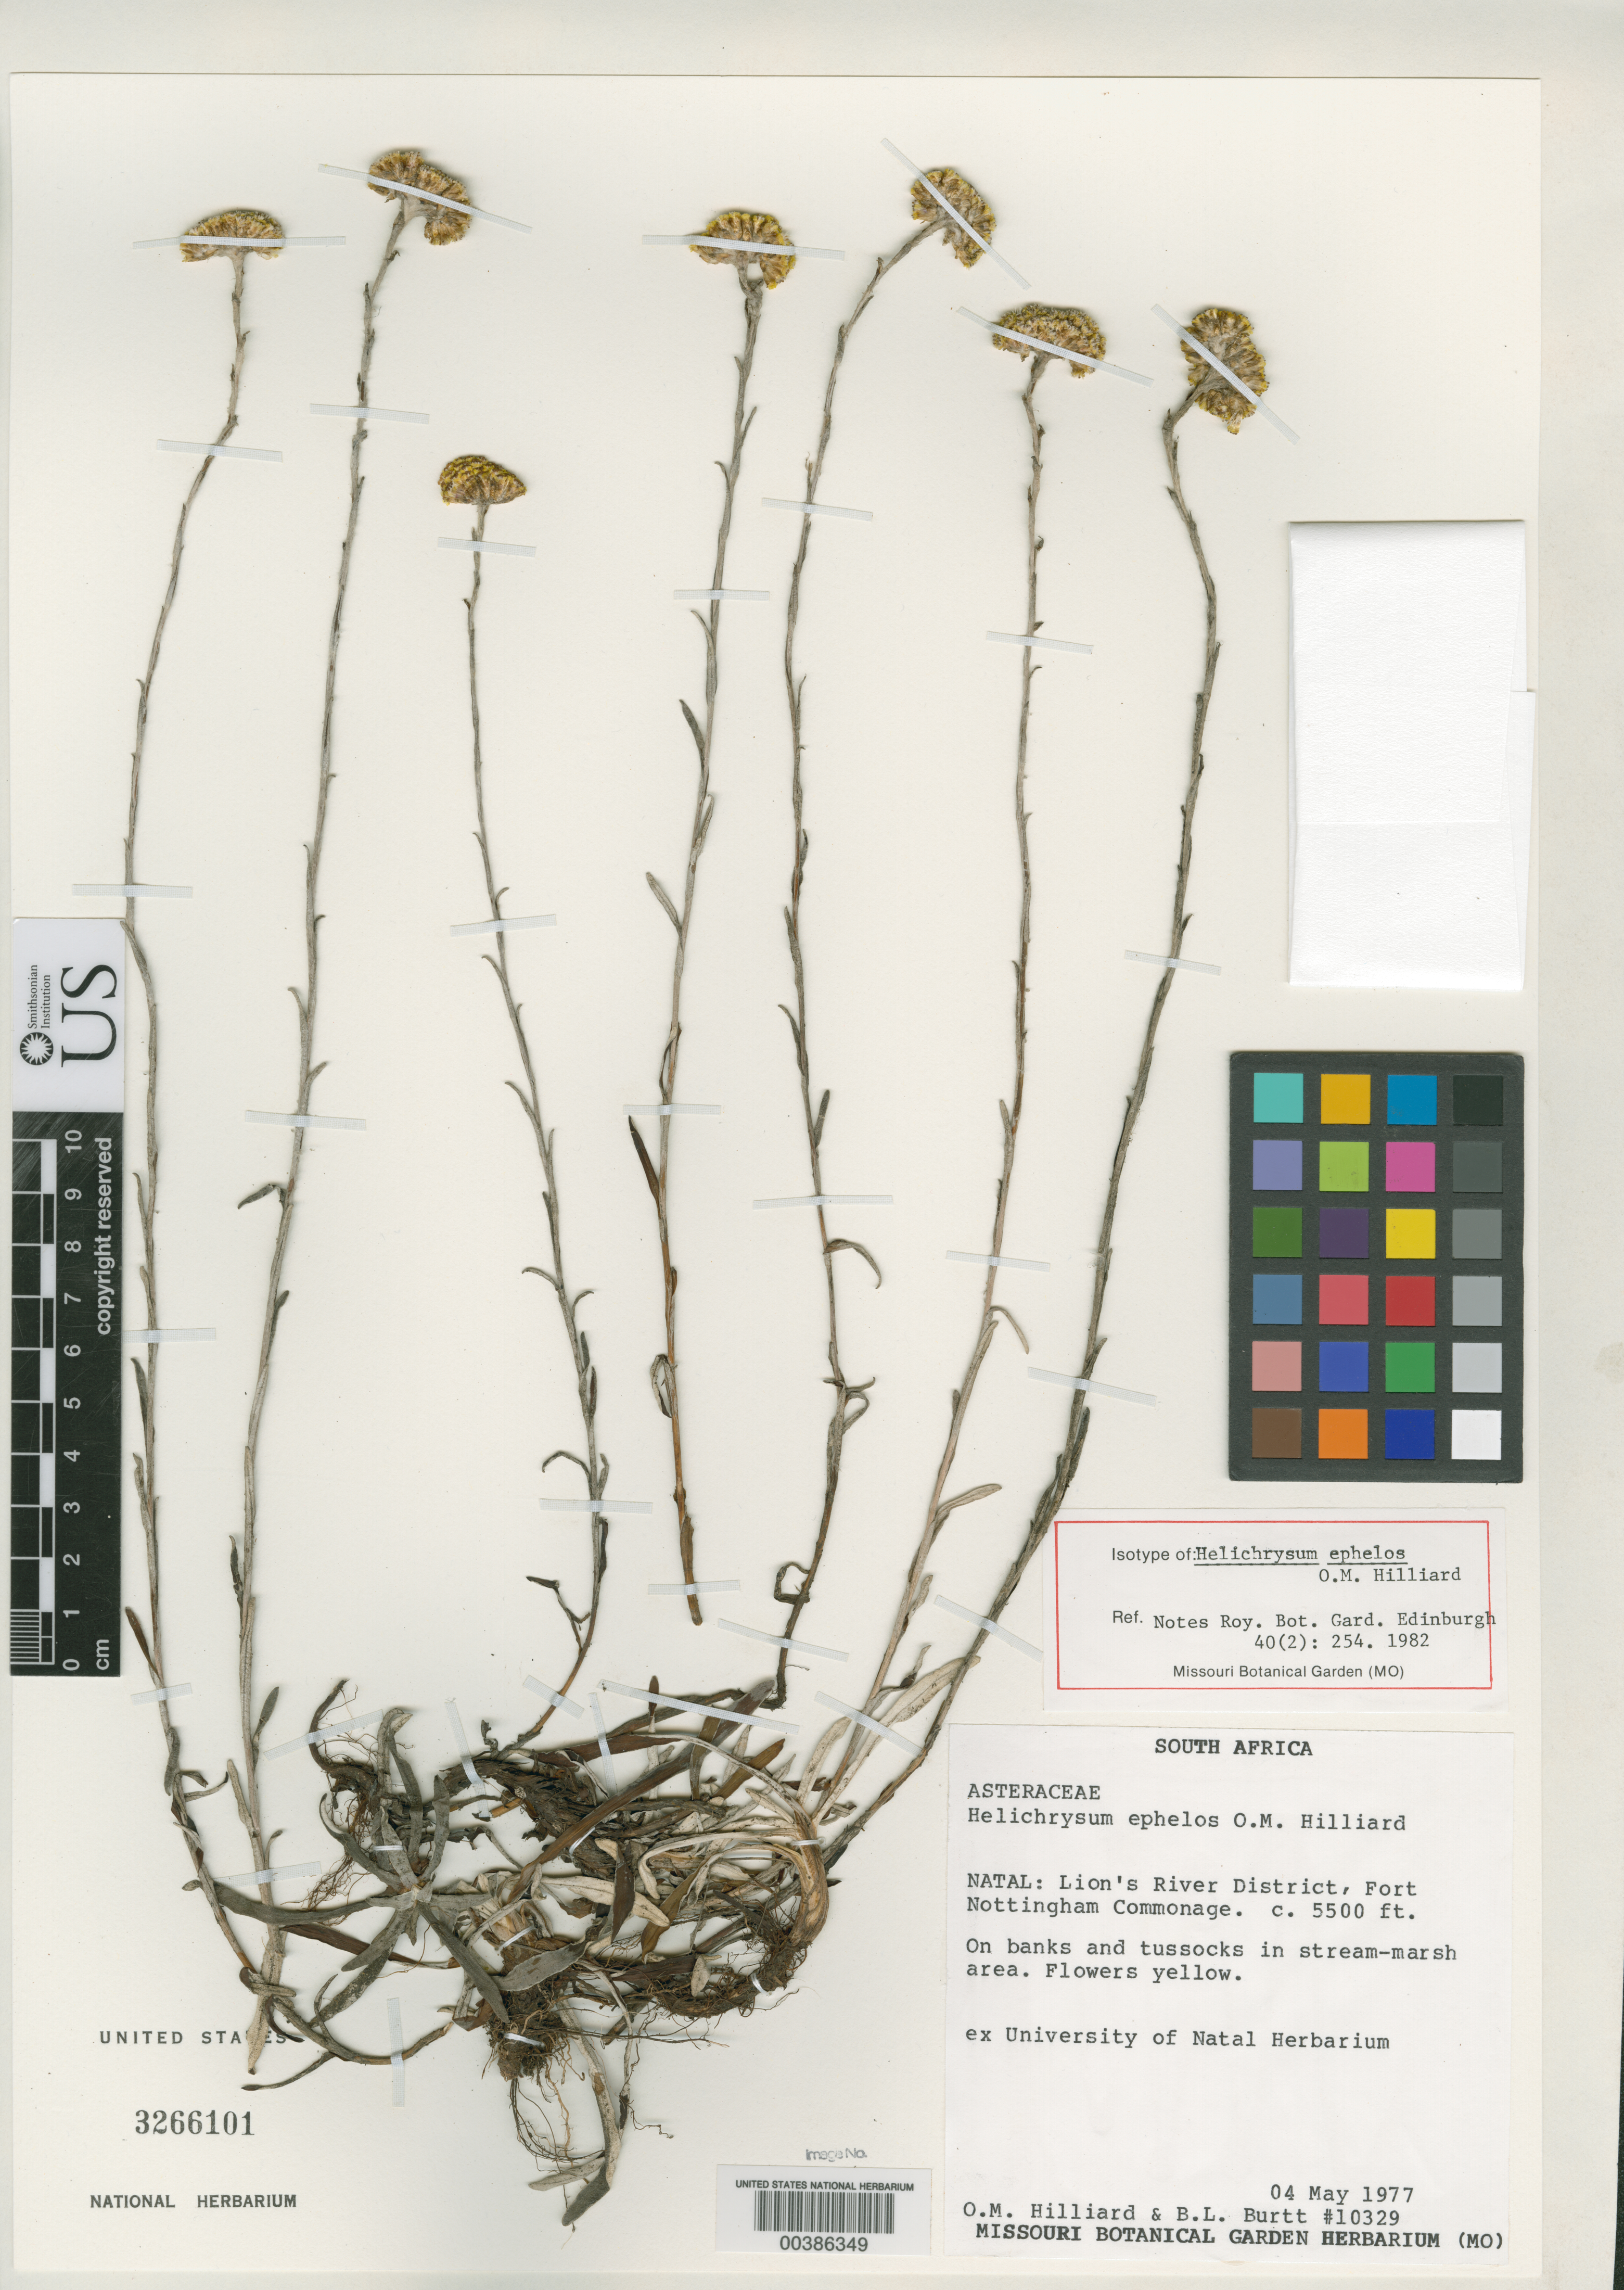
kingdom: Plantae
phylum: Tracheophyta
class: Magnoliopsida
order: Asterales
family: Asteraceae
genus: Helichrysum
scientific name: Helichrysum ephelos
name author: Hilliard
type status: Isotype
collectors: O. M. Hilliard & B. L. Burtt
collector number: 10329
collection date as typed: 04 May 1977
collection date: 1977-05-04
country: South Africa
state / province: KwaZulu-Natal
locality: Fort Nottingham Commonage. Lion's River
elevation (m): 1676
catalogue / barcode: US 3266101